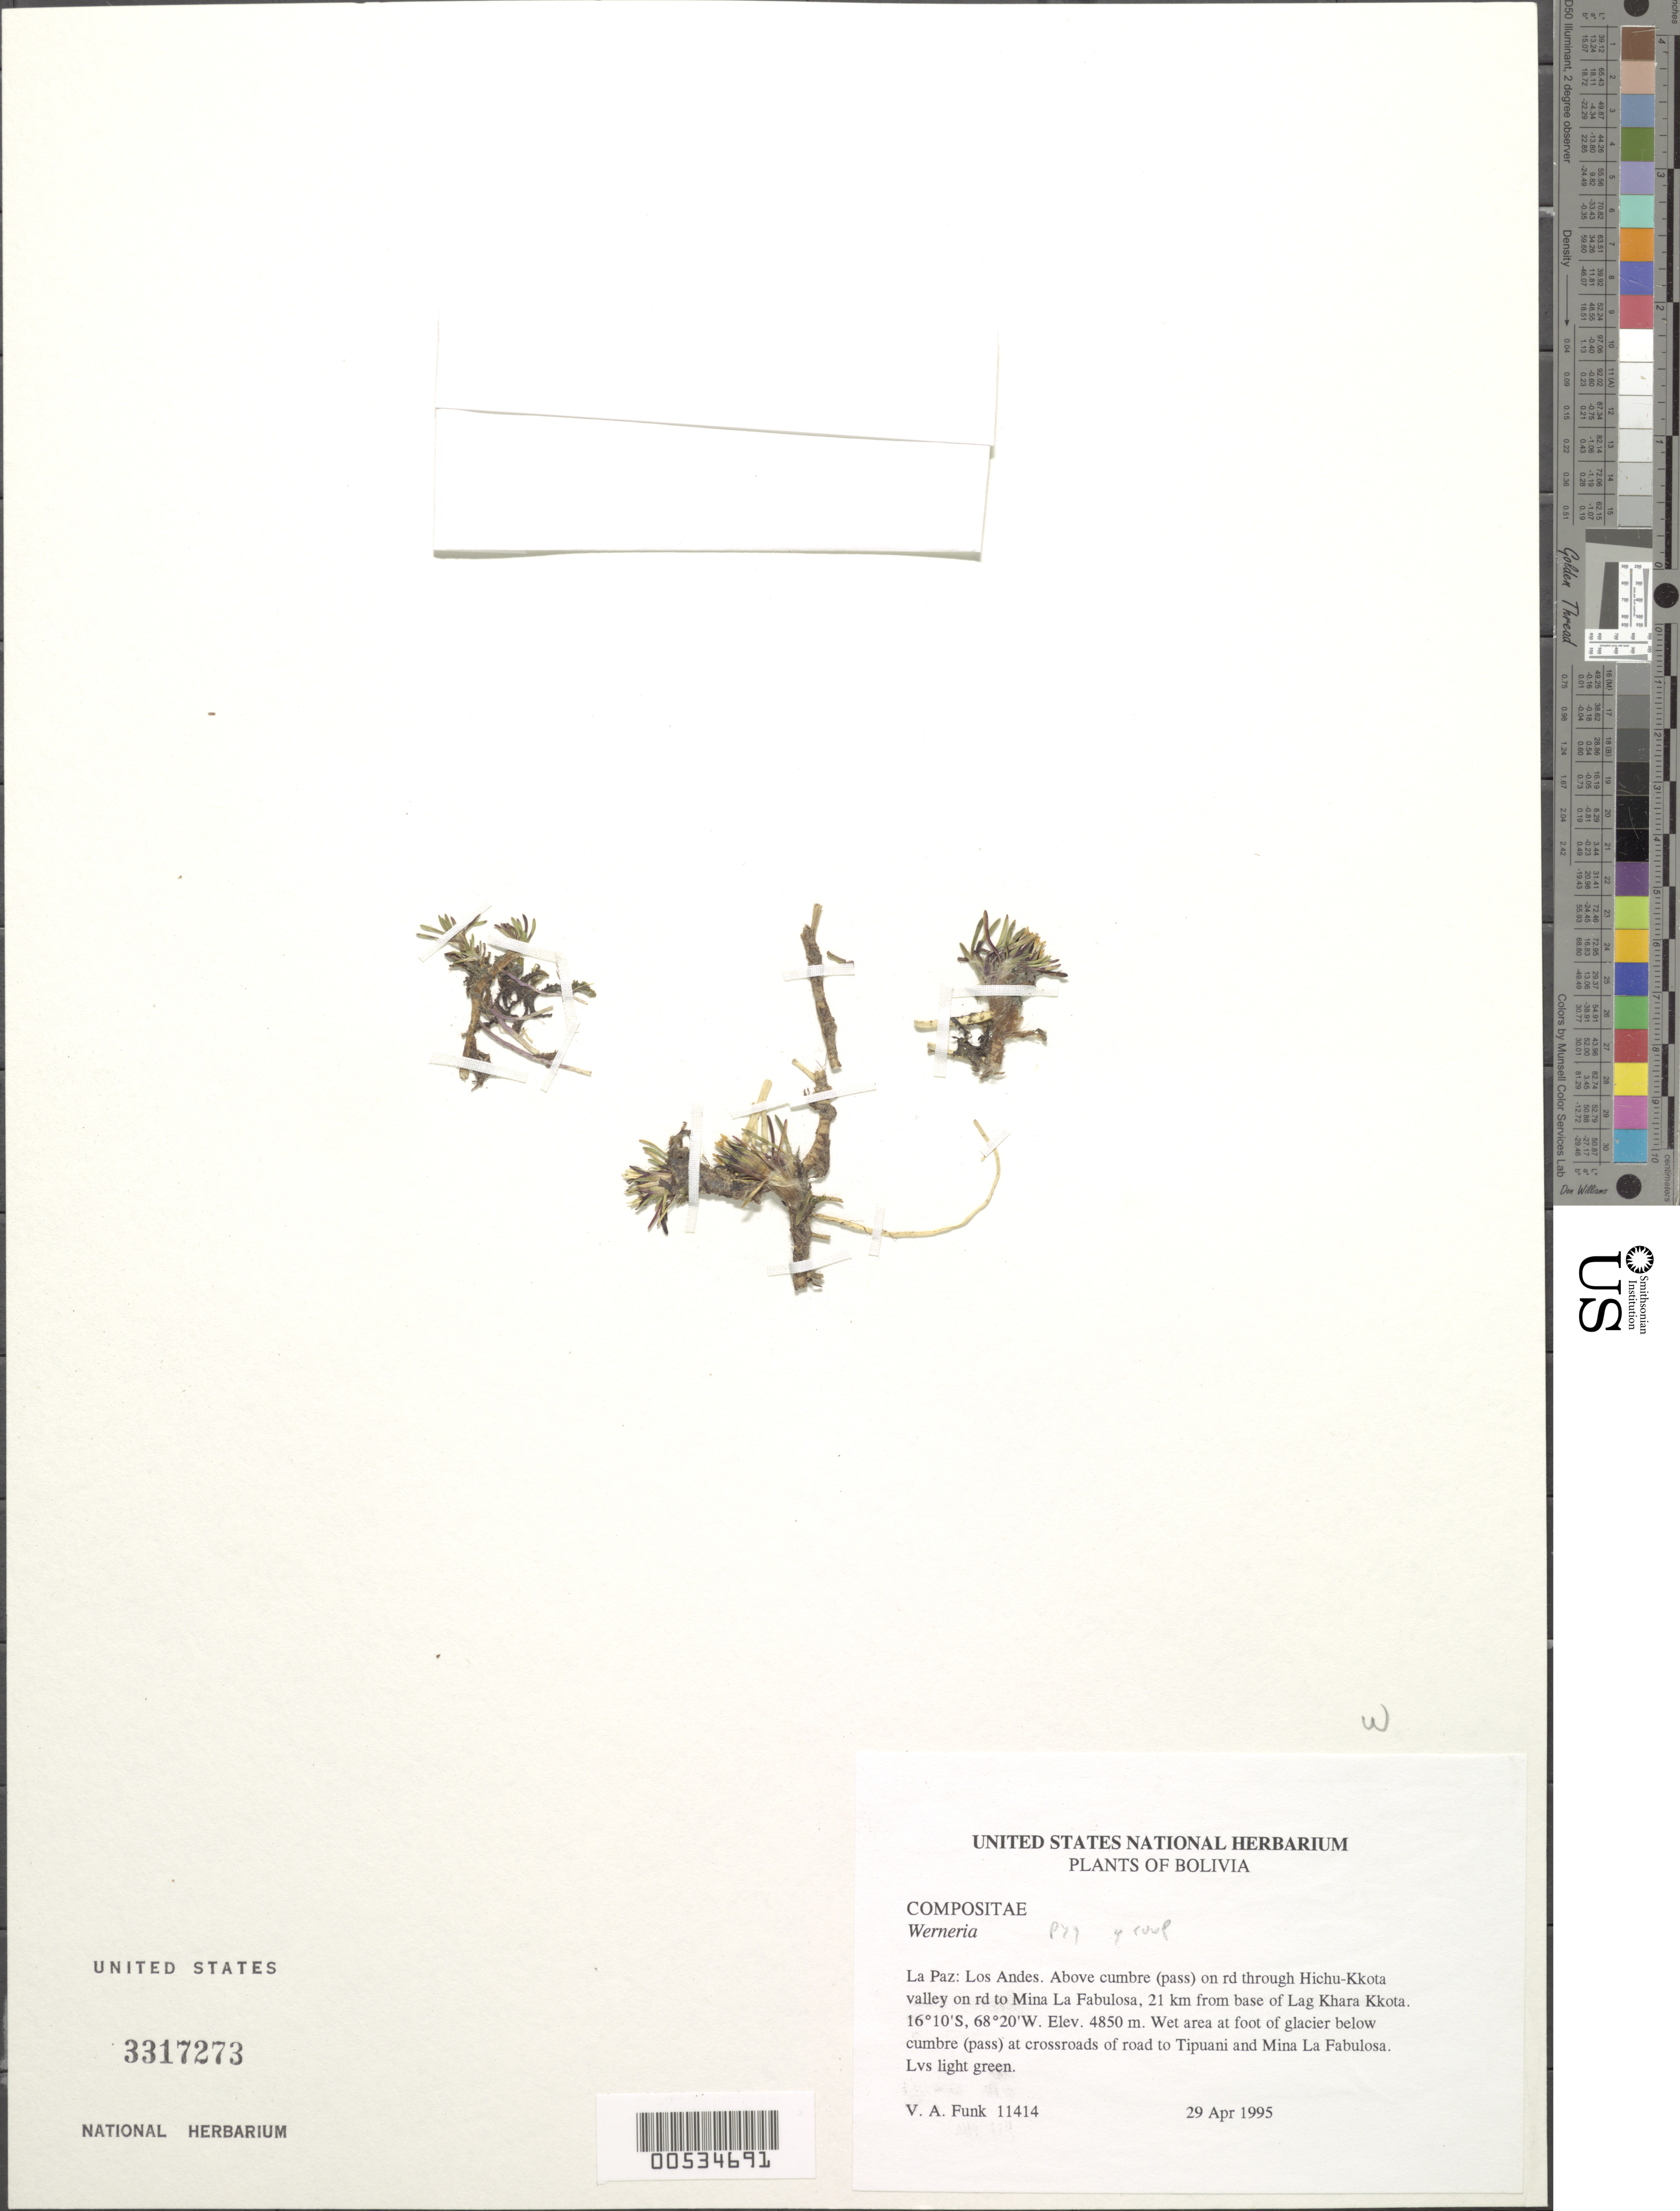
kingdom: Plantae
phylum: Tracheophyta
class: Magnoliopsida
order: Asterales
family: Asteraceae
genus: Werneria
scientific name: Werneria microphylla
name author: H. Beltrán & S. Leiva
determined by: Calvo, Joel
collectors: V. Funk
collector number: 11414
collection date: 1995-04-29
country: Bolivia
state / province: La Paz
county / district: Los Andes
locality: Hichu-Kkota valley, above cumbre (pass) on rd through Hichu-Kkota valley on rd to Mina La Fabulosa, 21 km from base of Lgn Khara Kkota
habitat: Wet area at foot of glacier below cumbre (pass)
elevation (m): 4850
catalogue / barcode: US 3317273